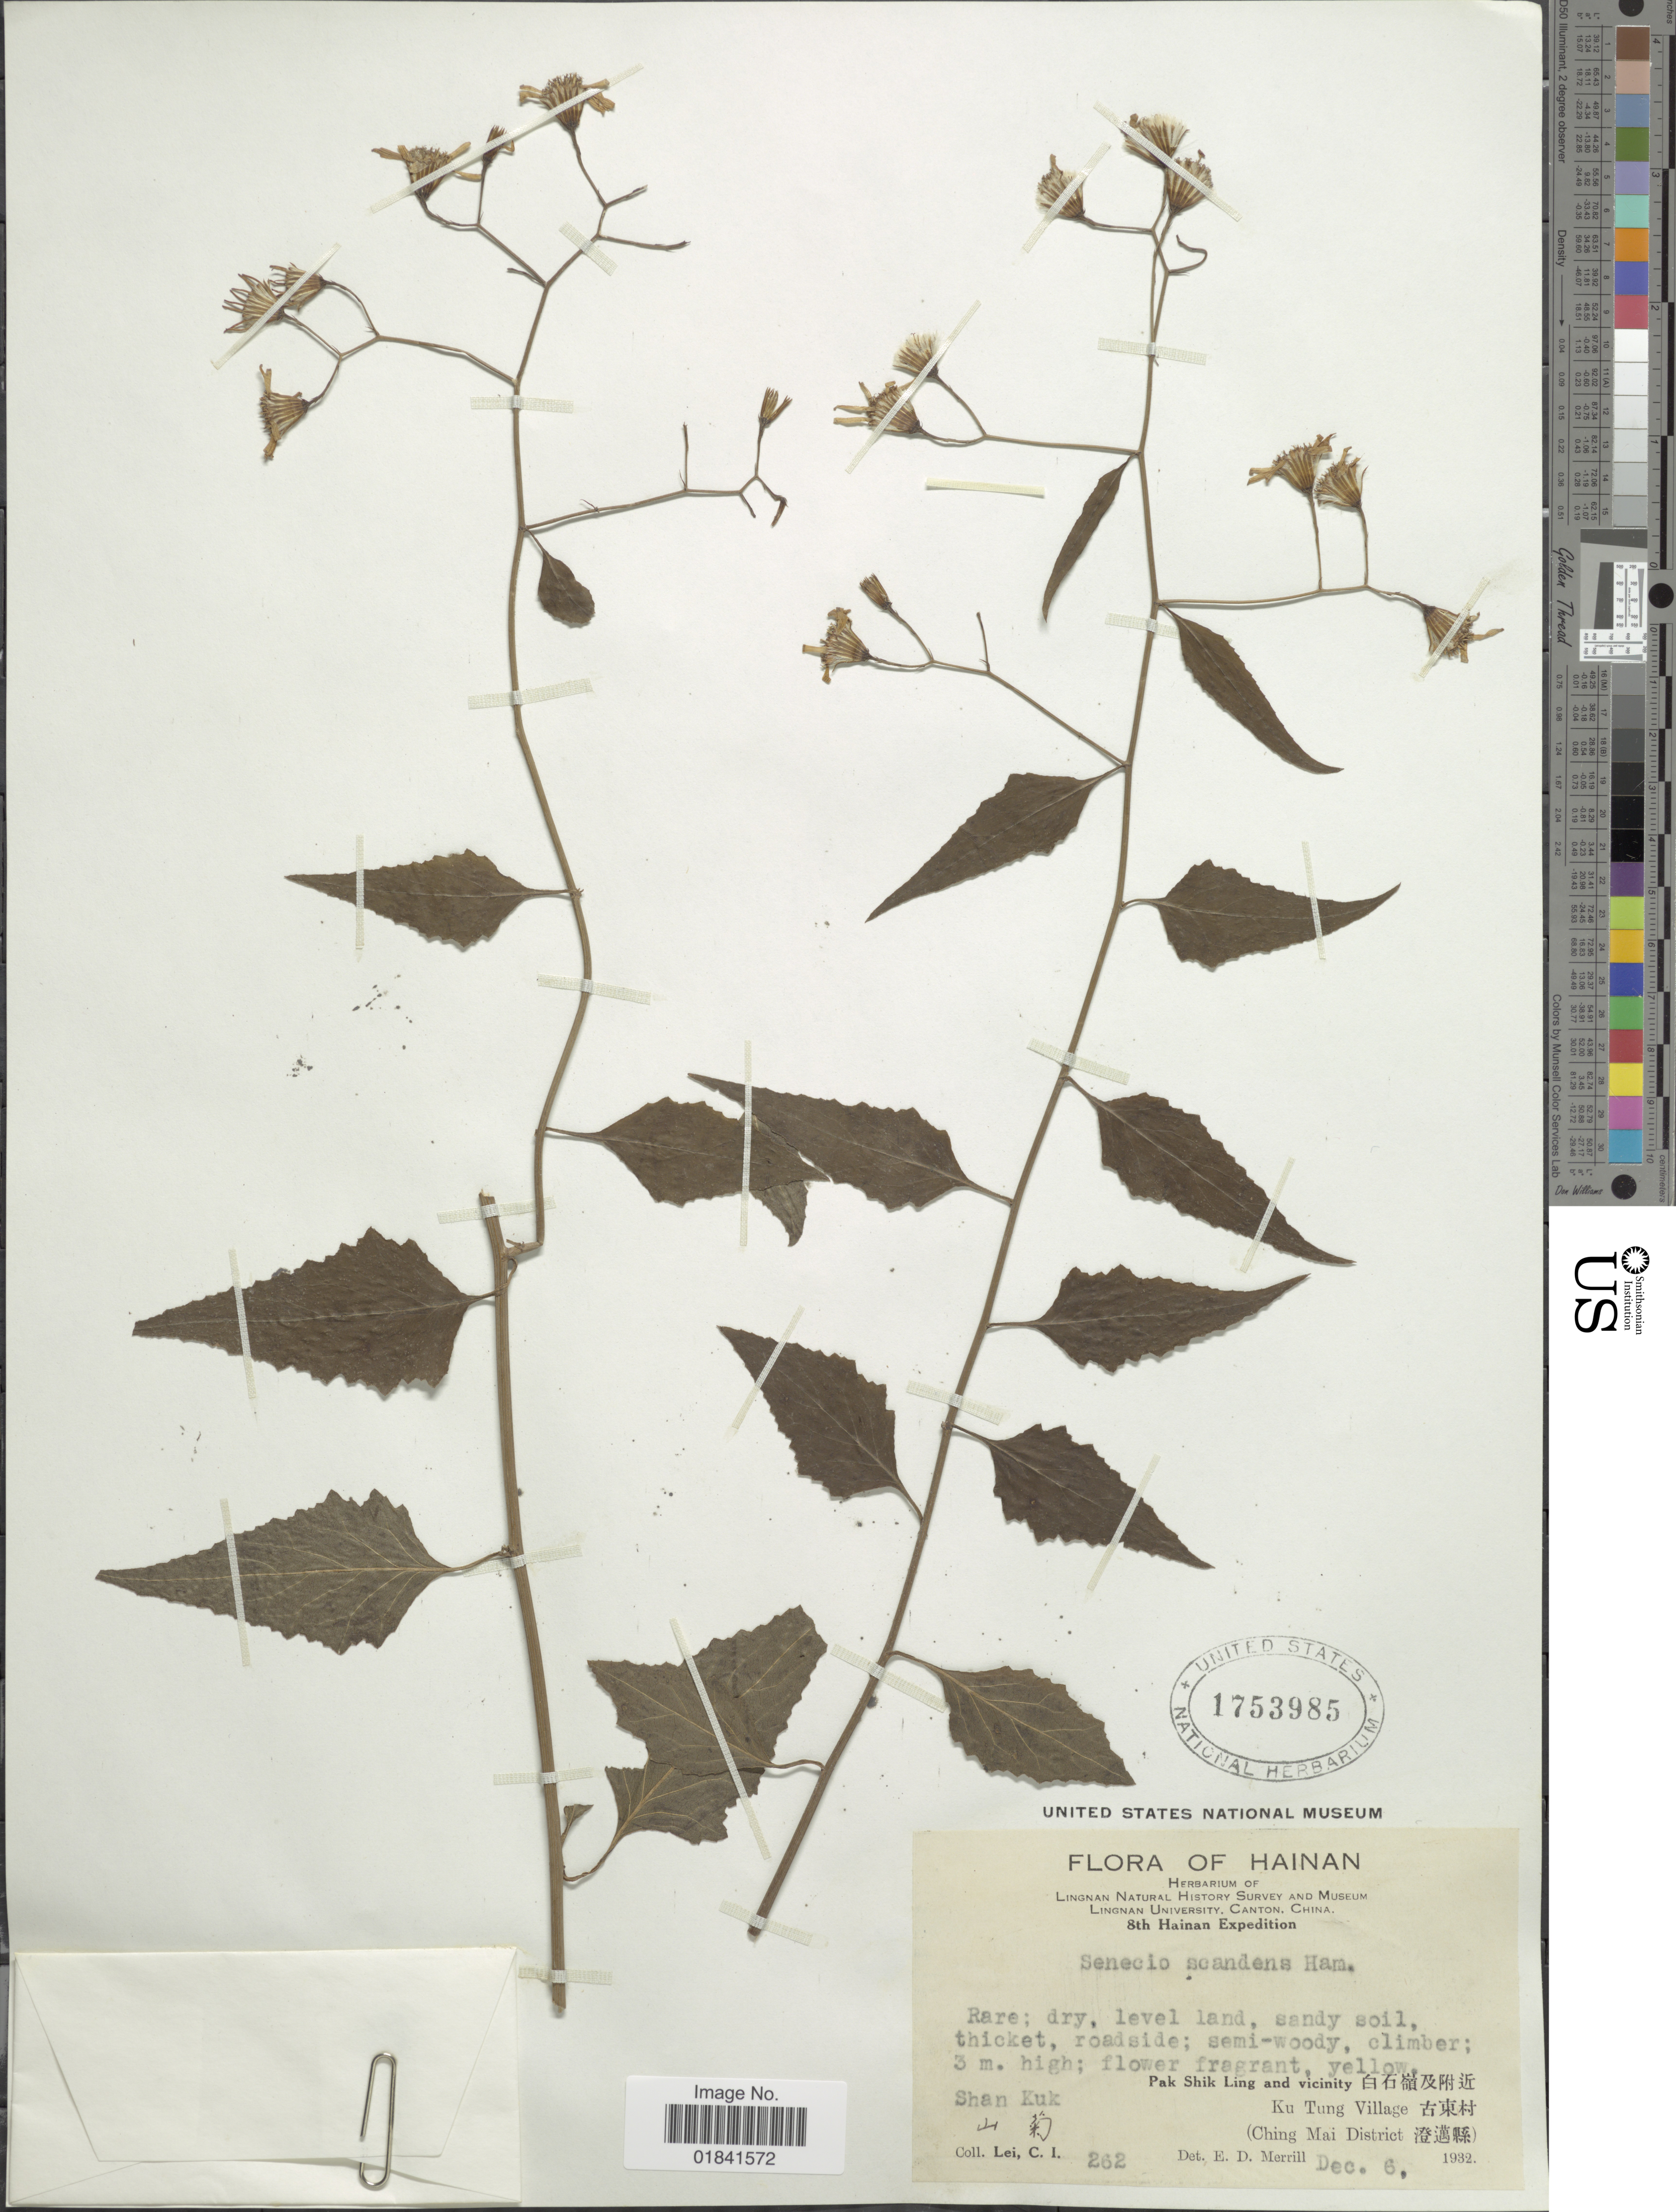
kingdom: Plantae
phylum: Tracheophyta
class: Magnoliopsida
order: Asterales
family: Asteraceae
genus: Senecio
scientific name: Senecio scandens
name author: Buch.-Ham. ex D. Don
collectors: C. I. Lei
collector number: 262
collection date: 1932-12-06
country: China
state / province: Hainan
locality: Pak Shik Ling and vicinity, Ku Tung Village, (Ching Mai District) Shan Kuk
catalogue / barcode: US 1753985